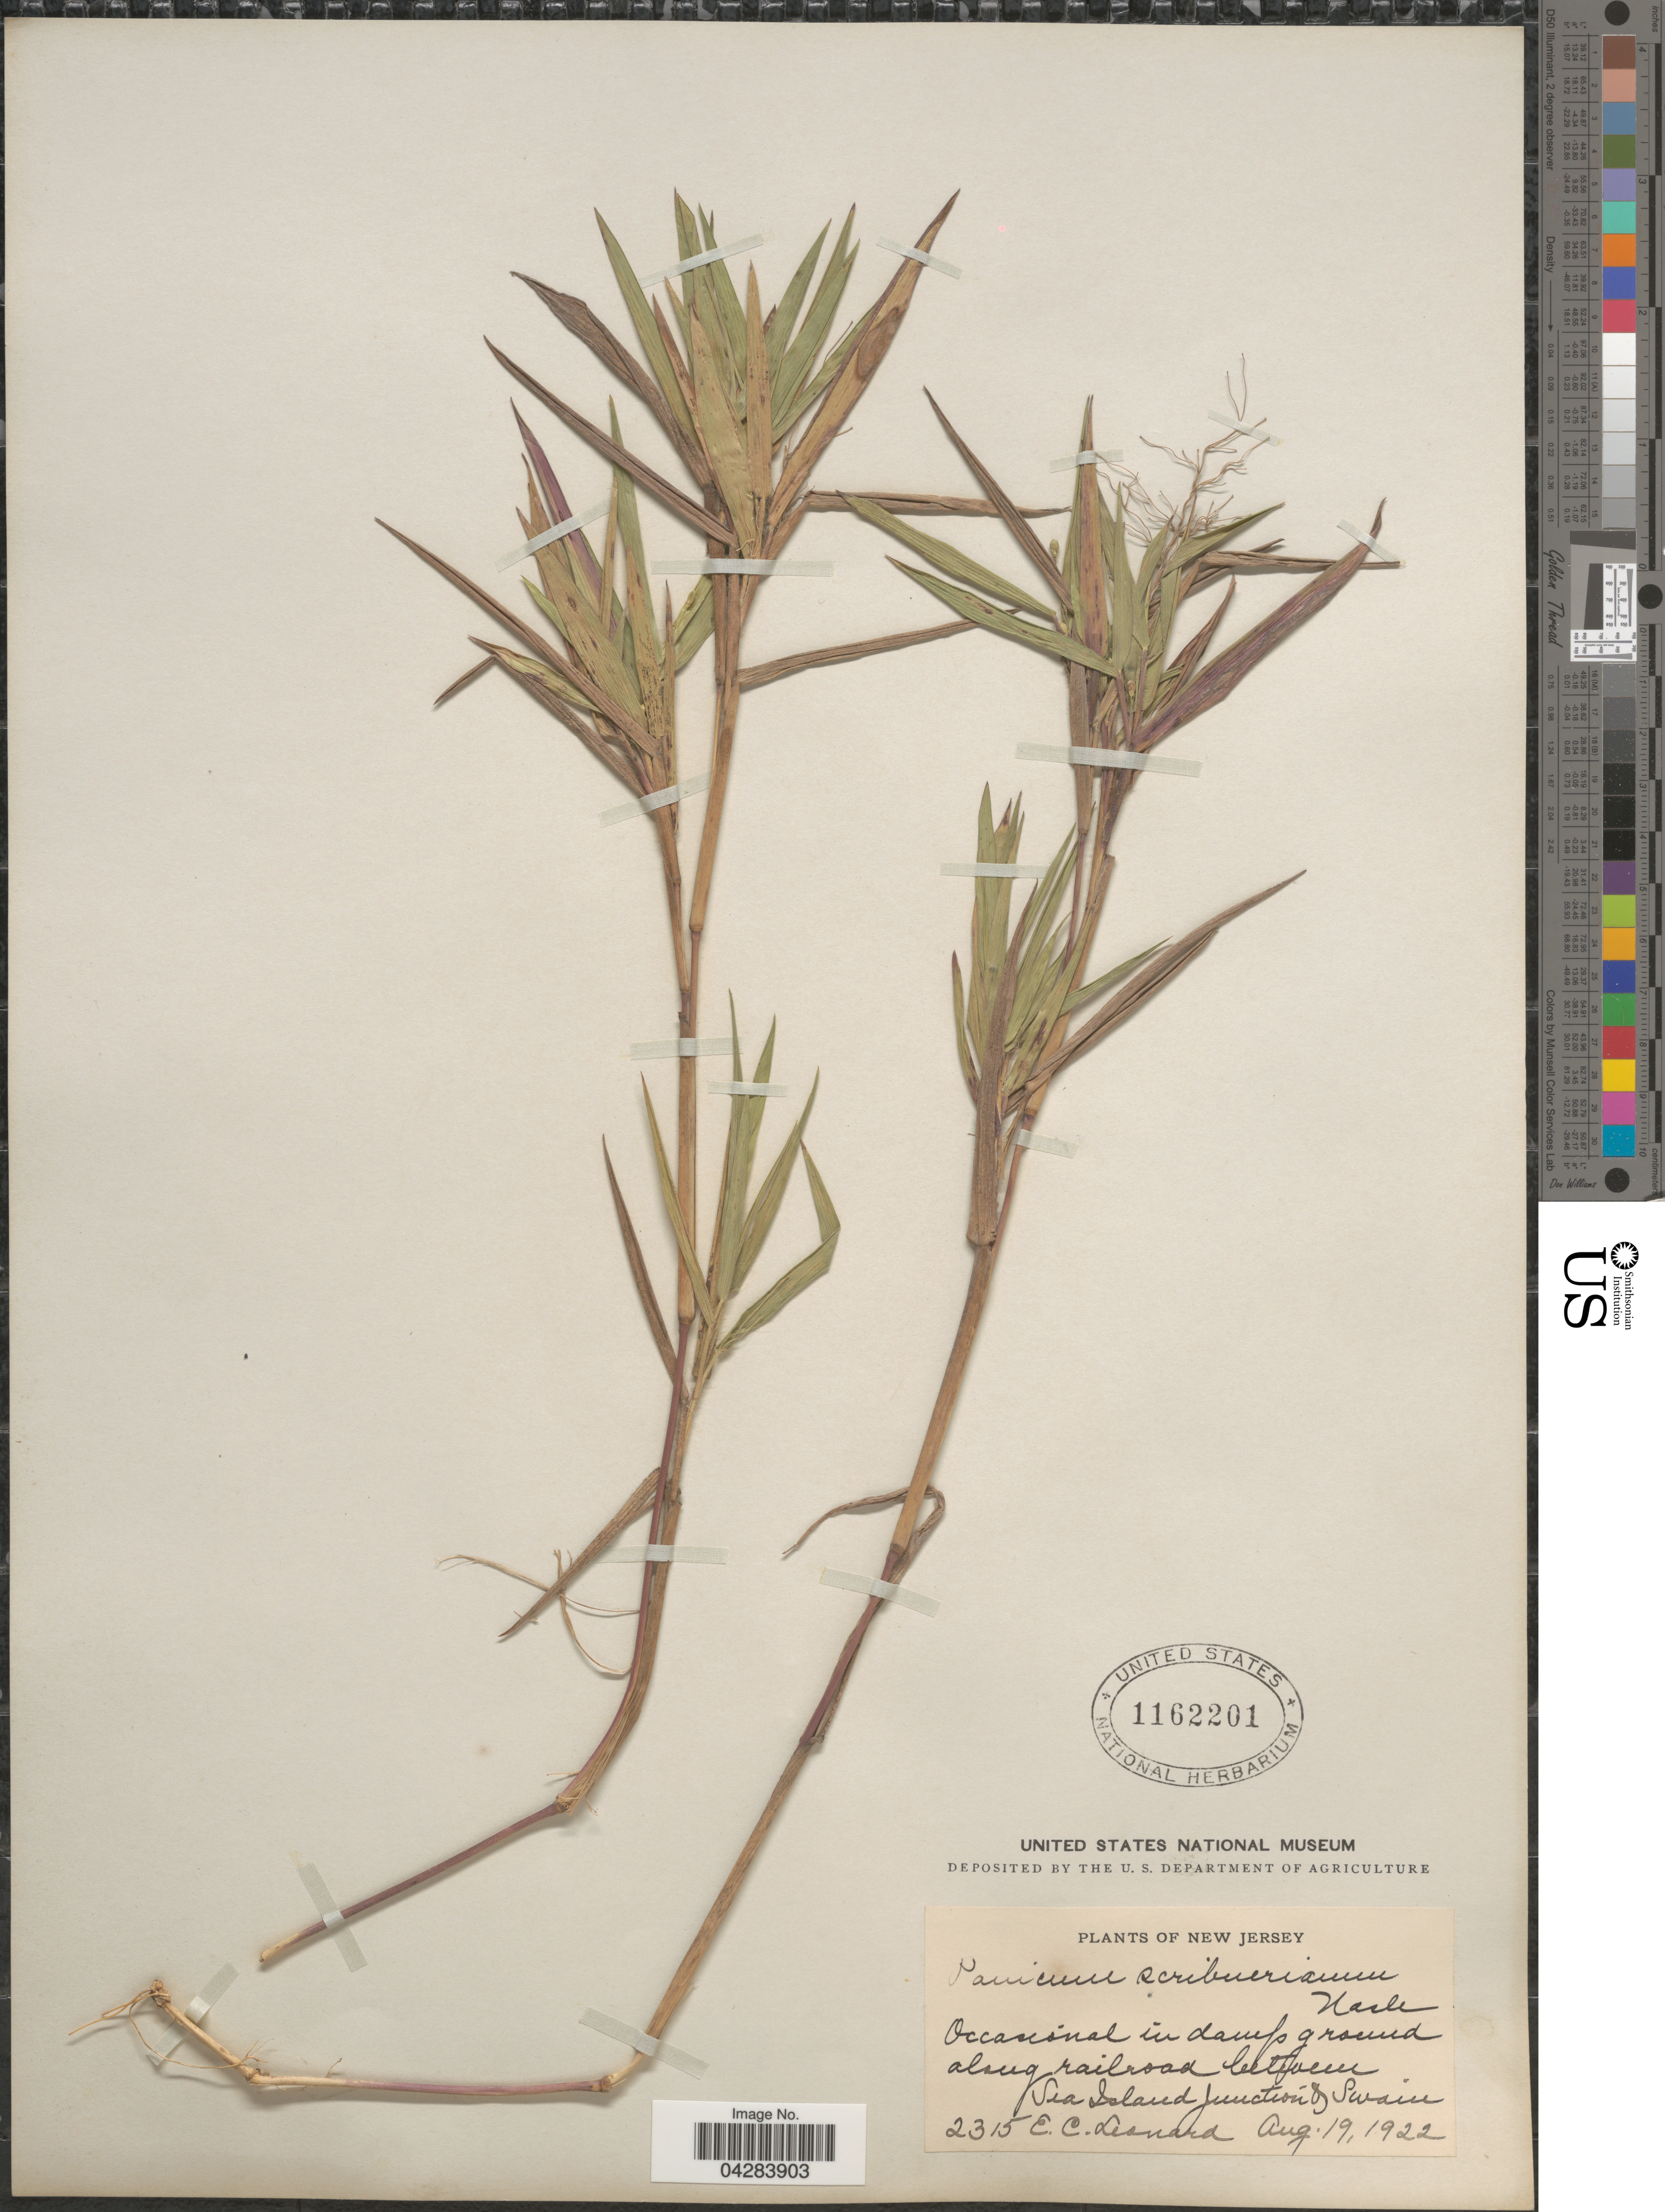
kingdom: Plantae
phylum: Tracheophyta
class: Liliopsida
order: Poales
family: Poaceae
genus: Dichanthelium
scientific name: Dichanthelium oligosanthes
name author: (Schult.) Gould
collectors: E. C. Leonard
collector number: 2315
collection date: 1922-08-19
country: United States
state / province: New Jersey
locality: Occasional in damp ground along railroad between Sea Island Junction & Swain.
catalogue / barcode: US 1162201